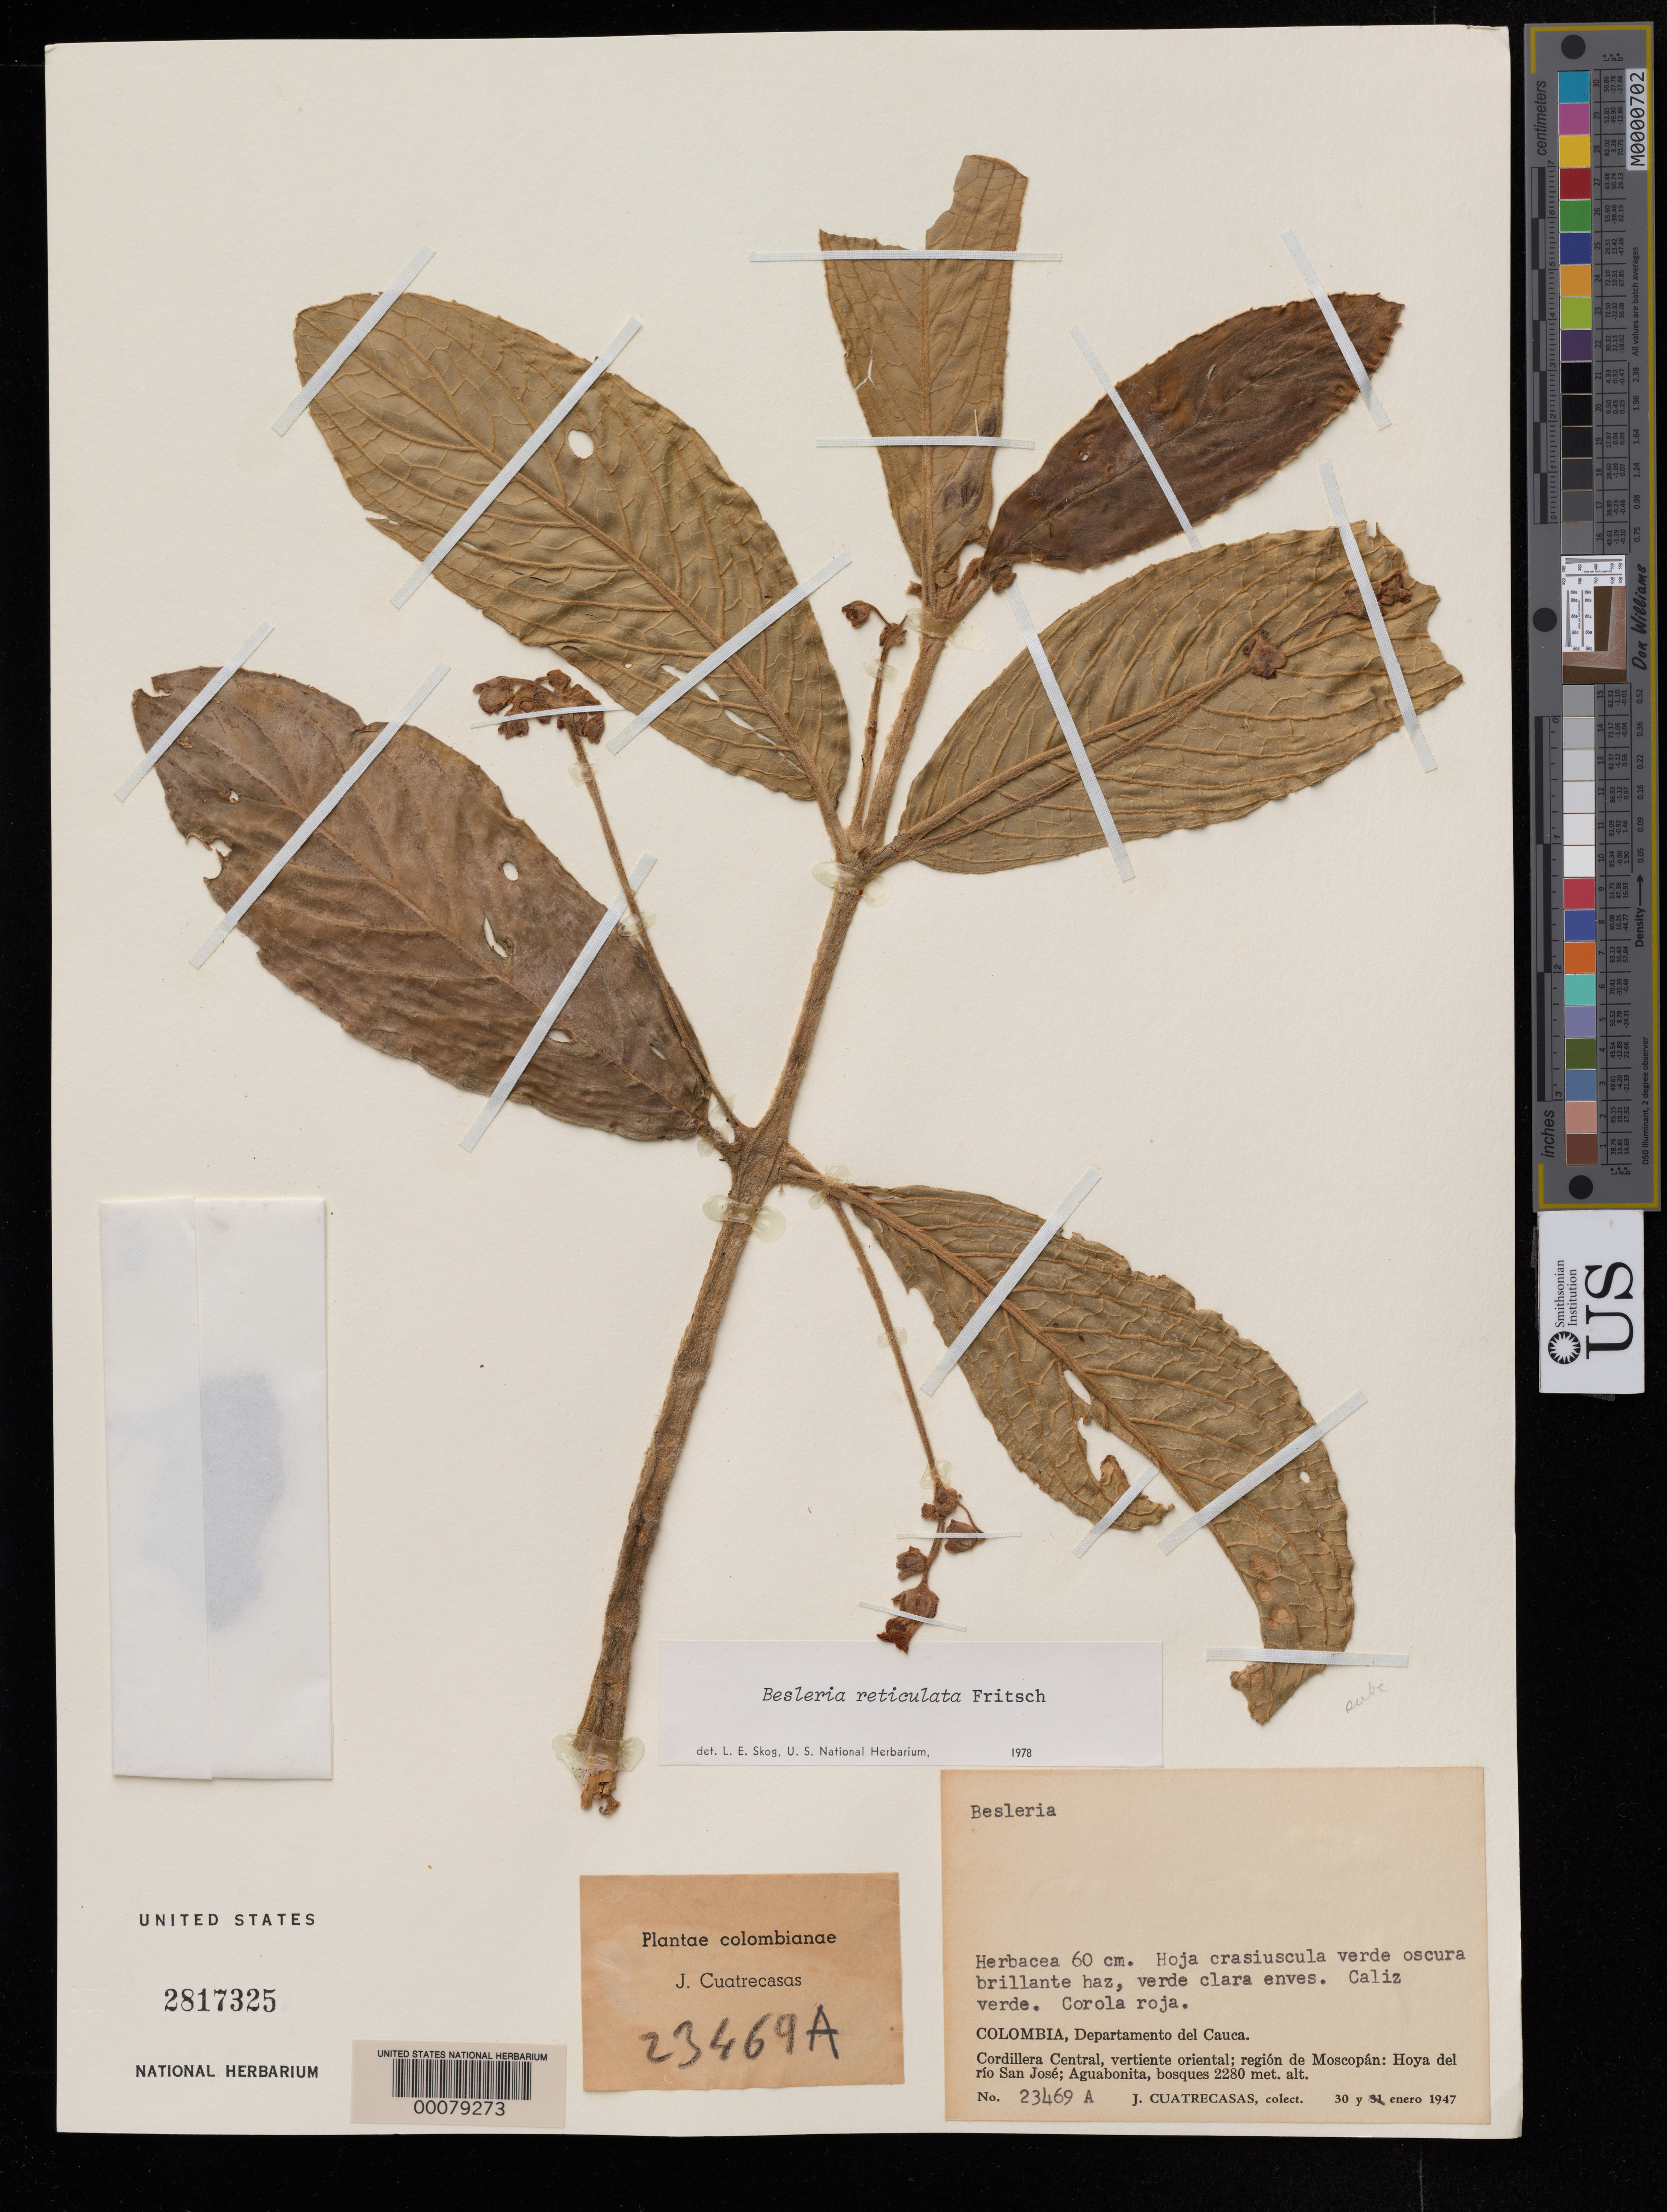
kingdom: Plantae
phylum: Tracheophyta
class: Magnoliopsida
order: Lamiales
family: Gesneriaceae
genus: Besleria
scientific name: Besleria reticulata var. reticulata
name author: Fritsch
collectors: J. Cuatrecasas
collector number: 23469 A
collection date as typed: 30 Jan 1947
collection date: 1947-01-30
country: Colombia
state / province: Cauca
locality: Cordillera Central, eastern slope, region of Moscopan, valley of the Rio San Jose, Aguabonita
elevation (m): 2280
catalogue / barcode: US 2817325